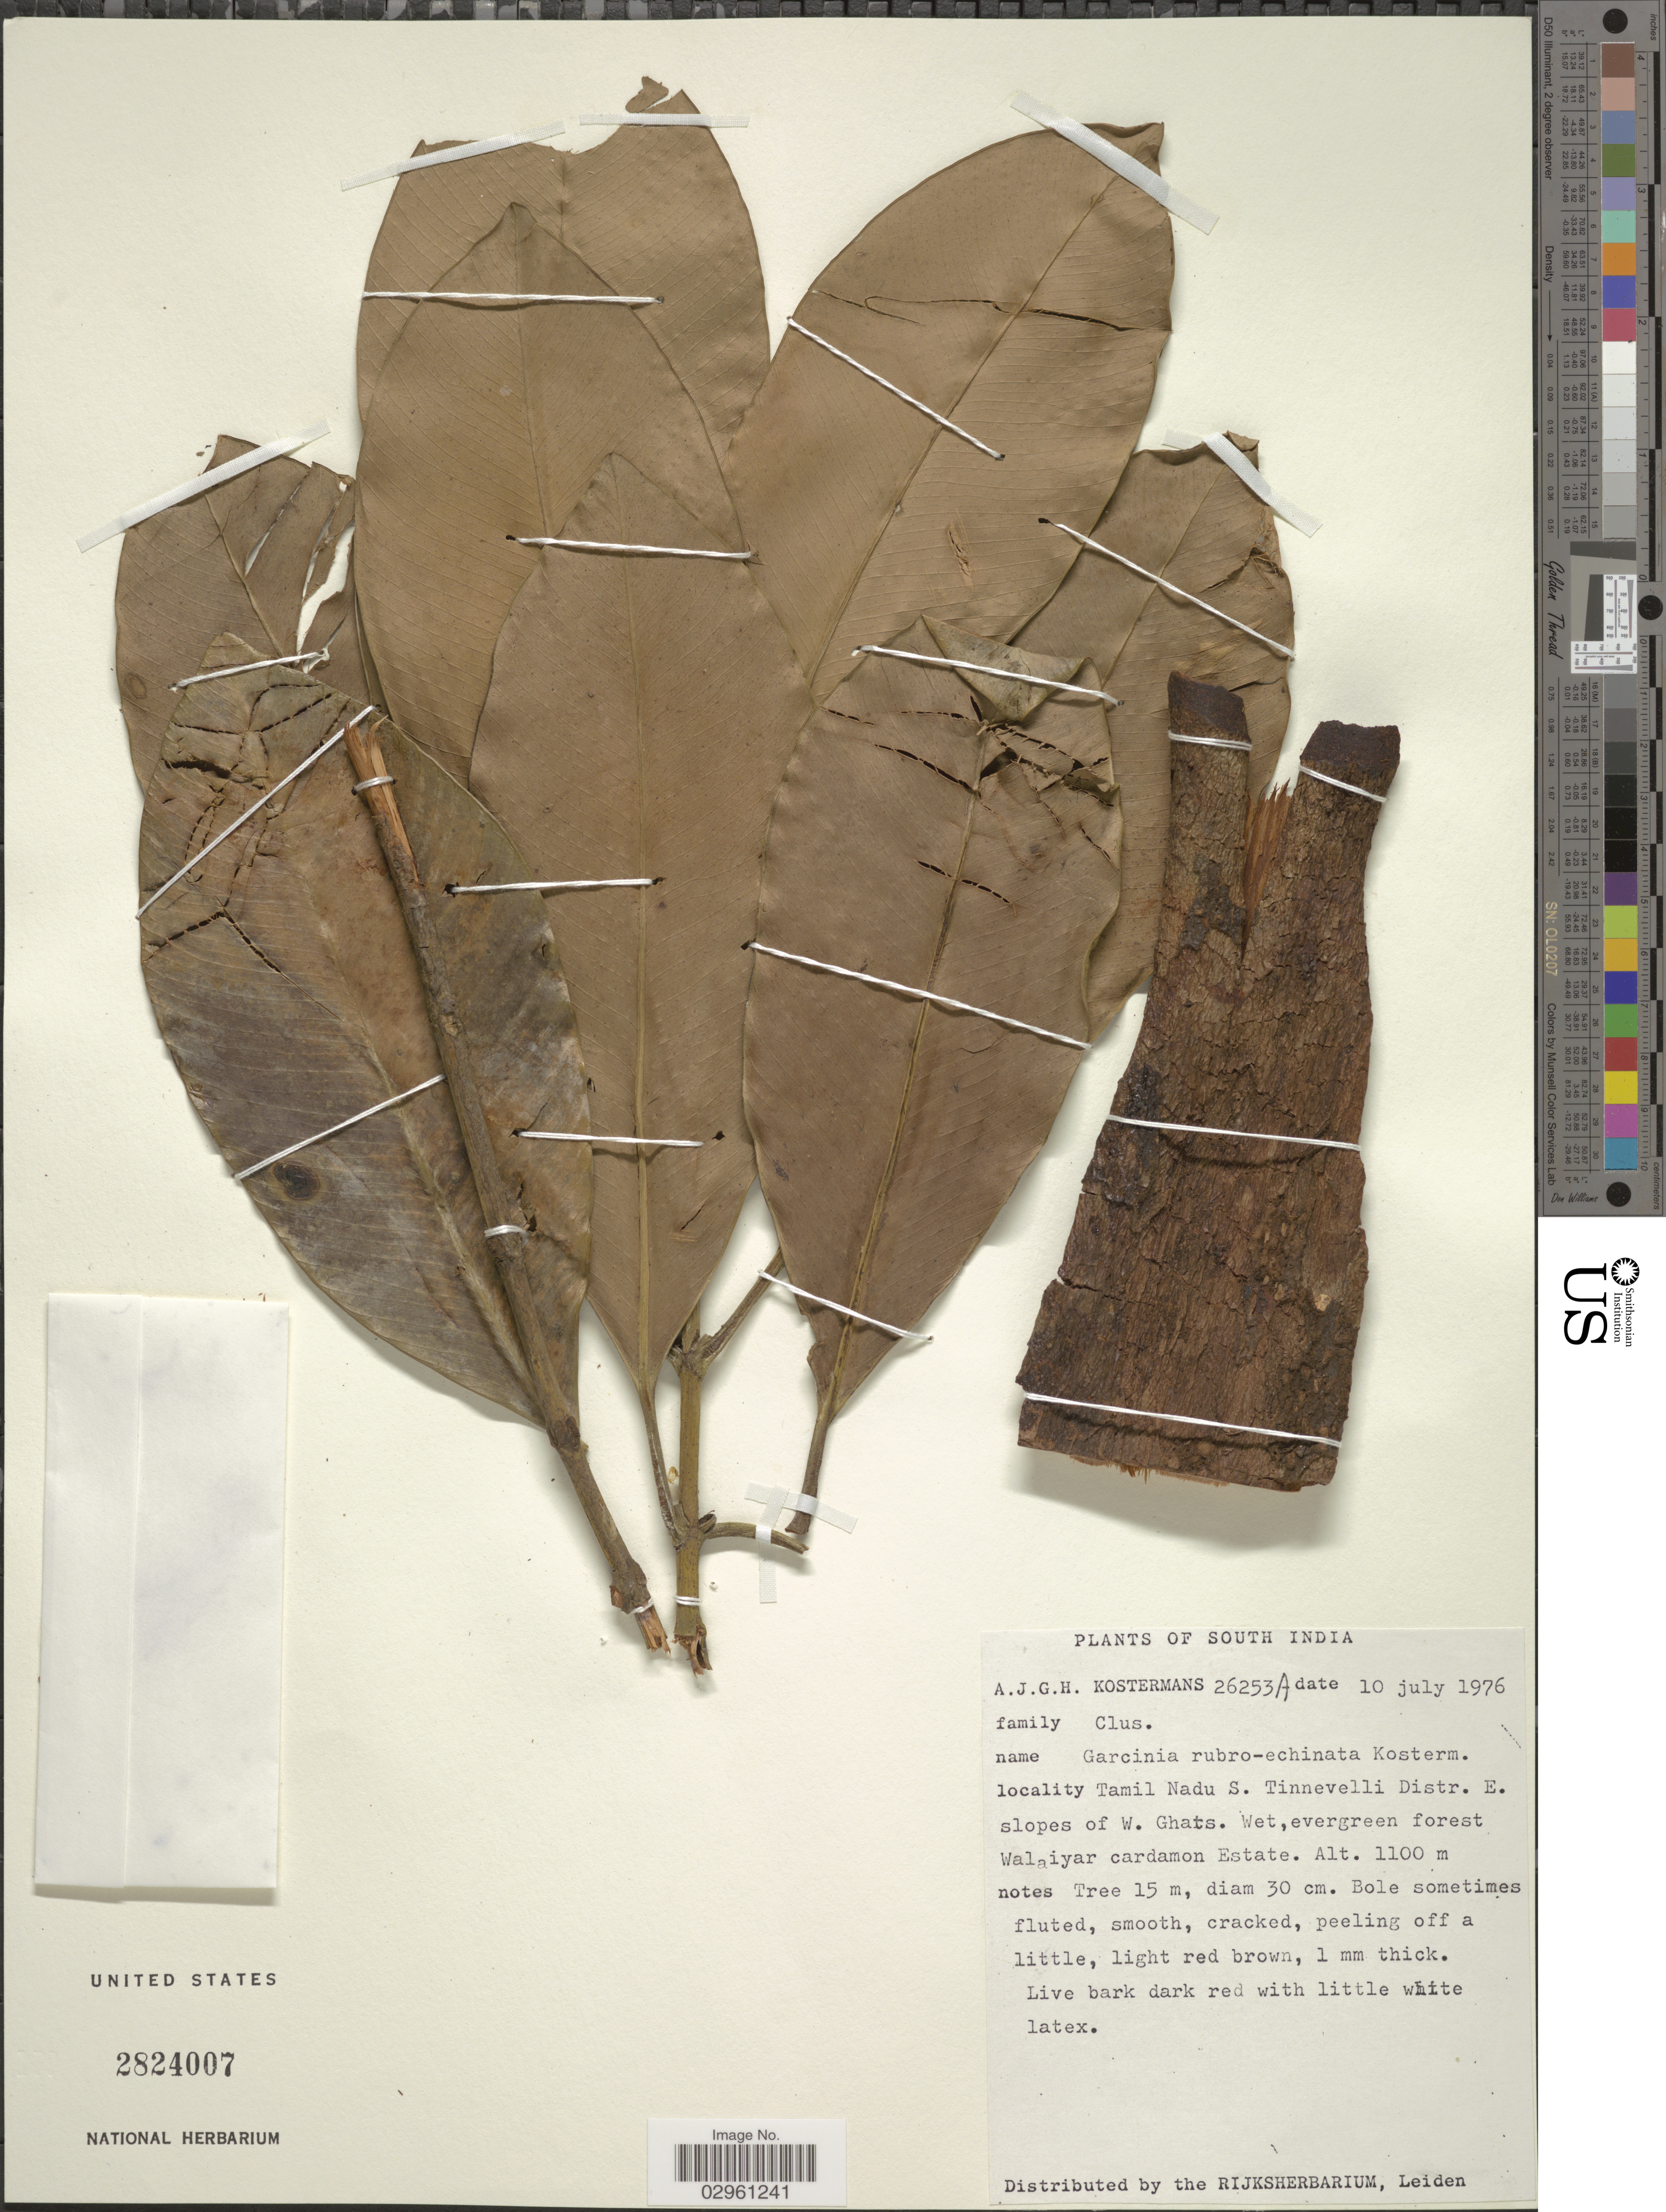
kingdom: Plantae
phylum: Tracheophyta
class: Magnoliopsida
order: Malpighiales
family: Clusiaceae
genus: Garcinia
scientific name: Garcinia rubroechinata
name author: Kosterm.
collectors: A. J. G. Kostermans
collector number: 26253A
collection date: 1976-07-10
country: India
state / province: Tamil Nadu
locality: South India. Tamil Nadu S. Tinnevelli Distr. E. slopes of W Ghats. Wet, evergreen forest Walaiyar cardanom Estate.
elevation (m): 1100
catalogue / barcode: US 2824007